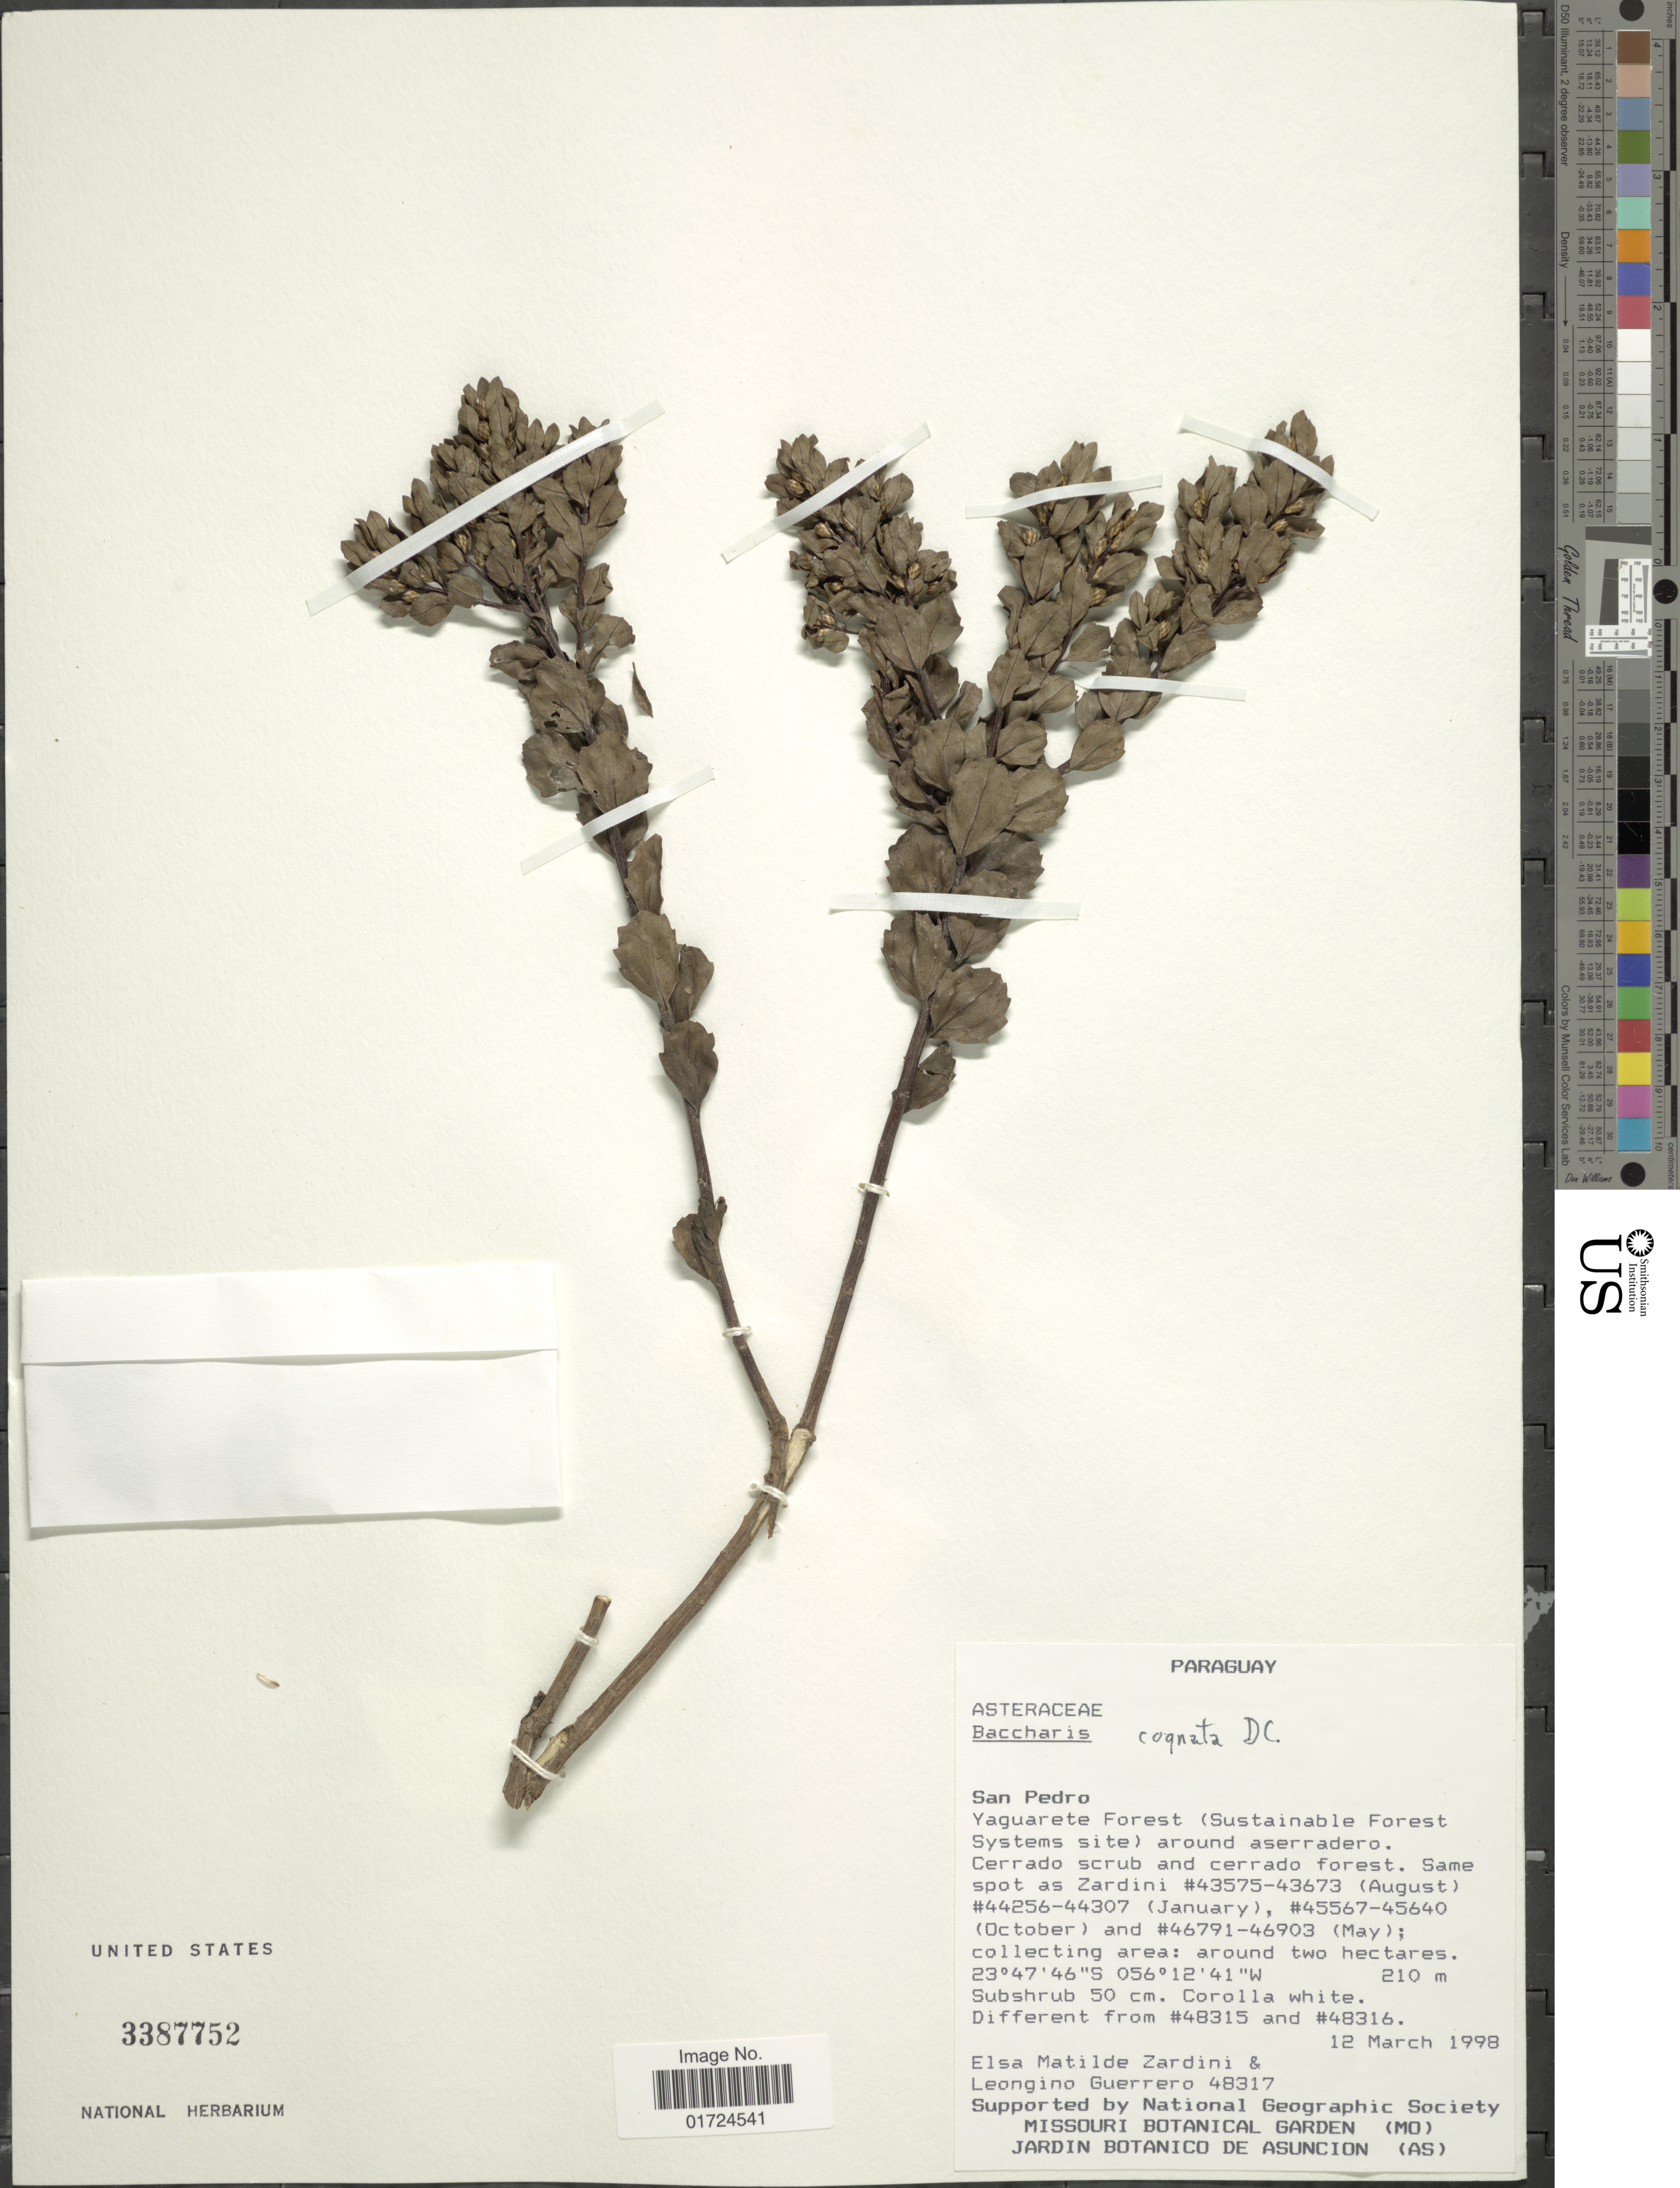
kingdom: Plantae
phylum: Tracheophyta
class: Magnoliopsida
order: Asterales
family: Asteraceae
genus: Baccharis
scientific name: Baccharis cognata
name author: DC.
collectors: E. M. Zardini & L. Guerrero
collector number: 48317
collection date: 1998-03-12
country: Paraguay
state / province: San Pedro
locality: San Pedro. Yaguarete Forest (Sustainable Forest Systems site) around aserradero.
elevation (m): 210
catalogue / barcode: US 3387752